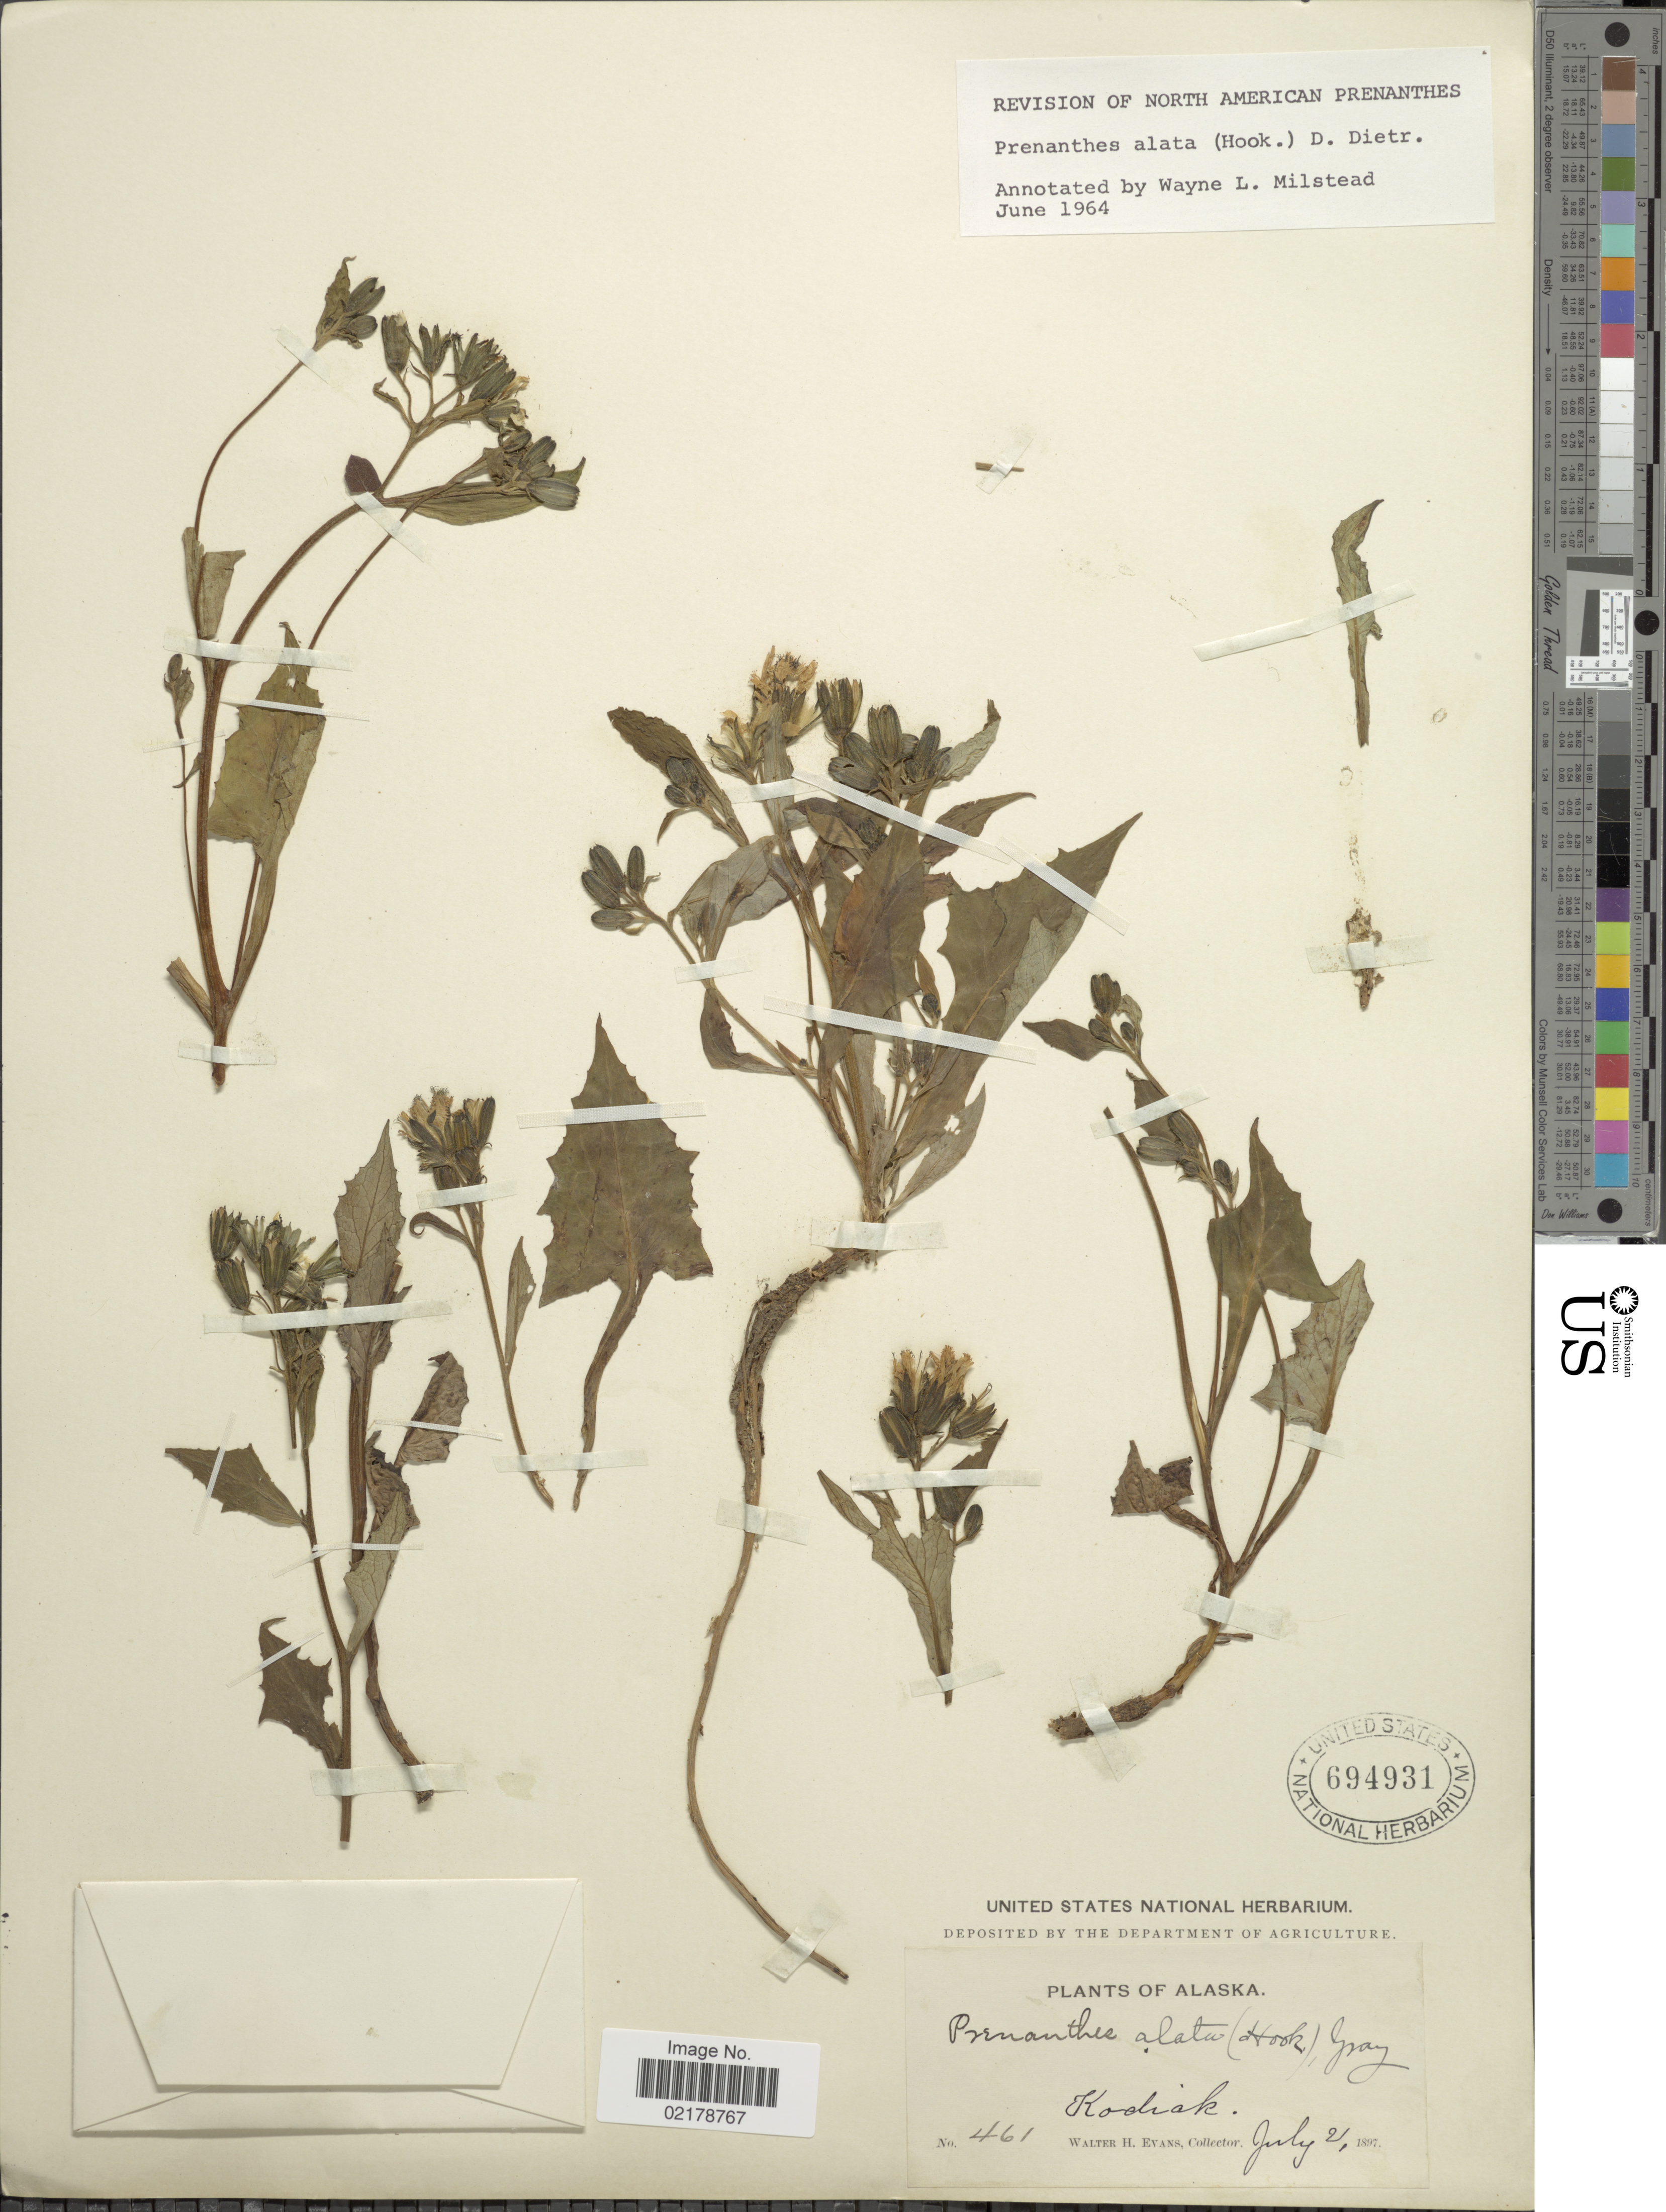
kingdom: Plantae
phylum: Tracheophyta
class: Magnoliopsida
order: Asterales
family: Asteraceae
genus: Nabalus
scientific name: Nabalus alatus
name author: Hook.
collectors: W. H. Evans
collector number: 461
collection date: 1897-07-21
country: United States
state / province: Alaska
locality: Kodiak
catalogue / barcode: US 694931